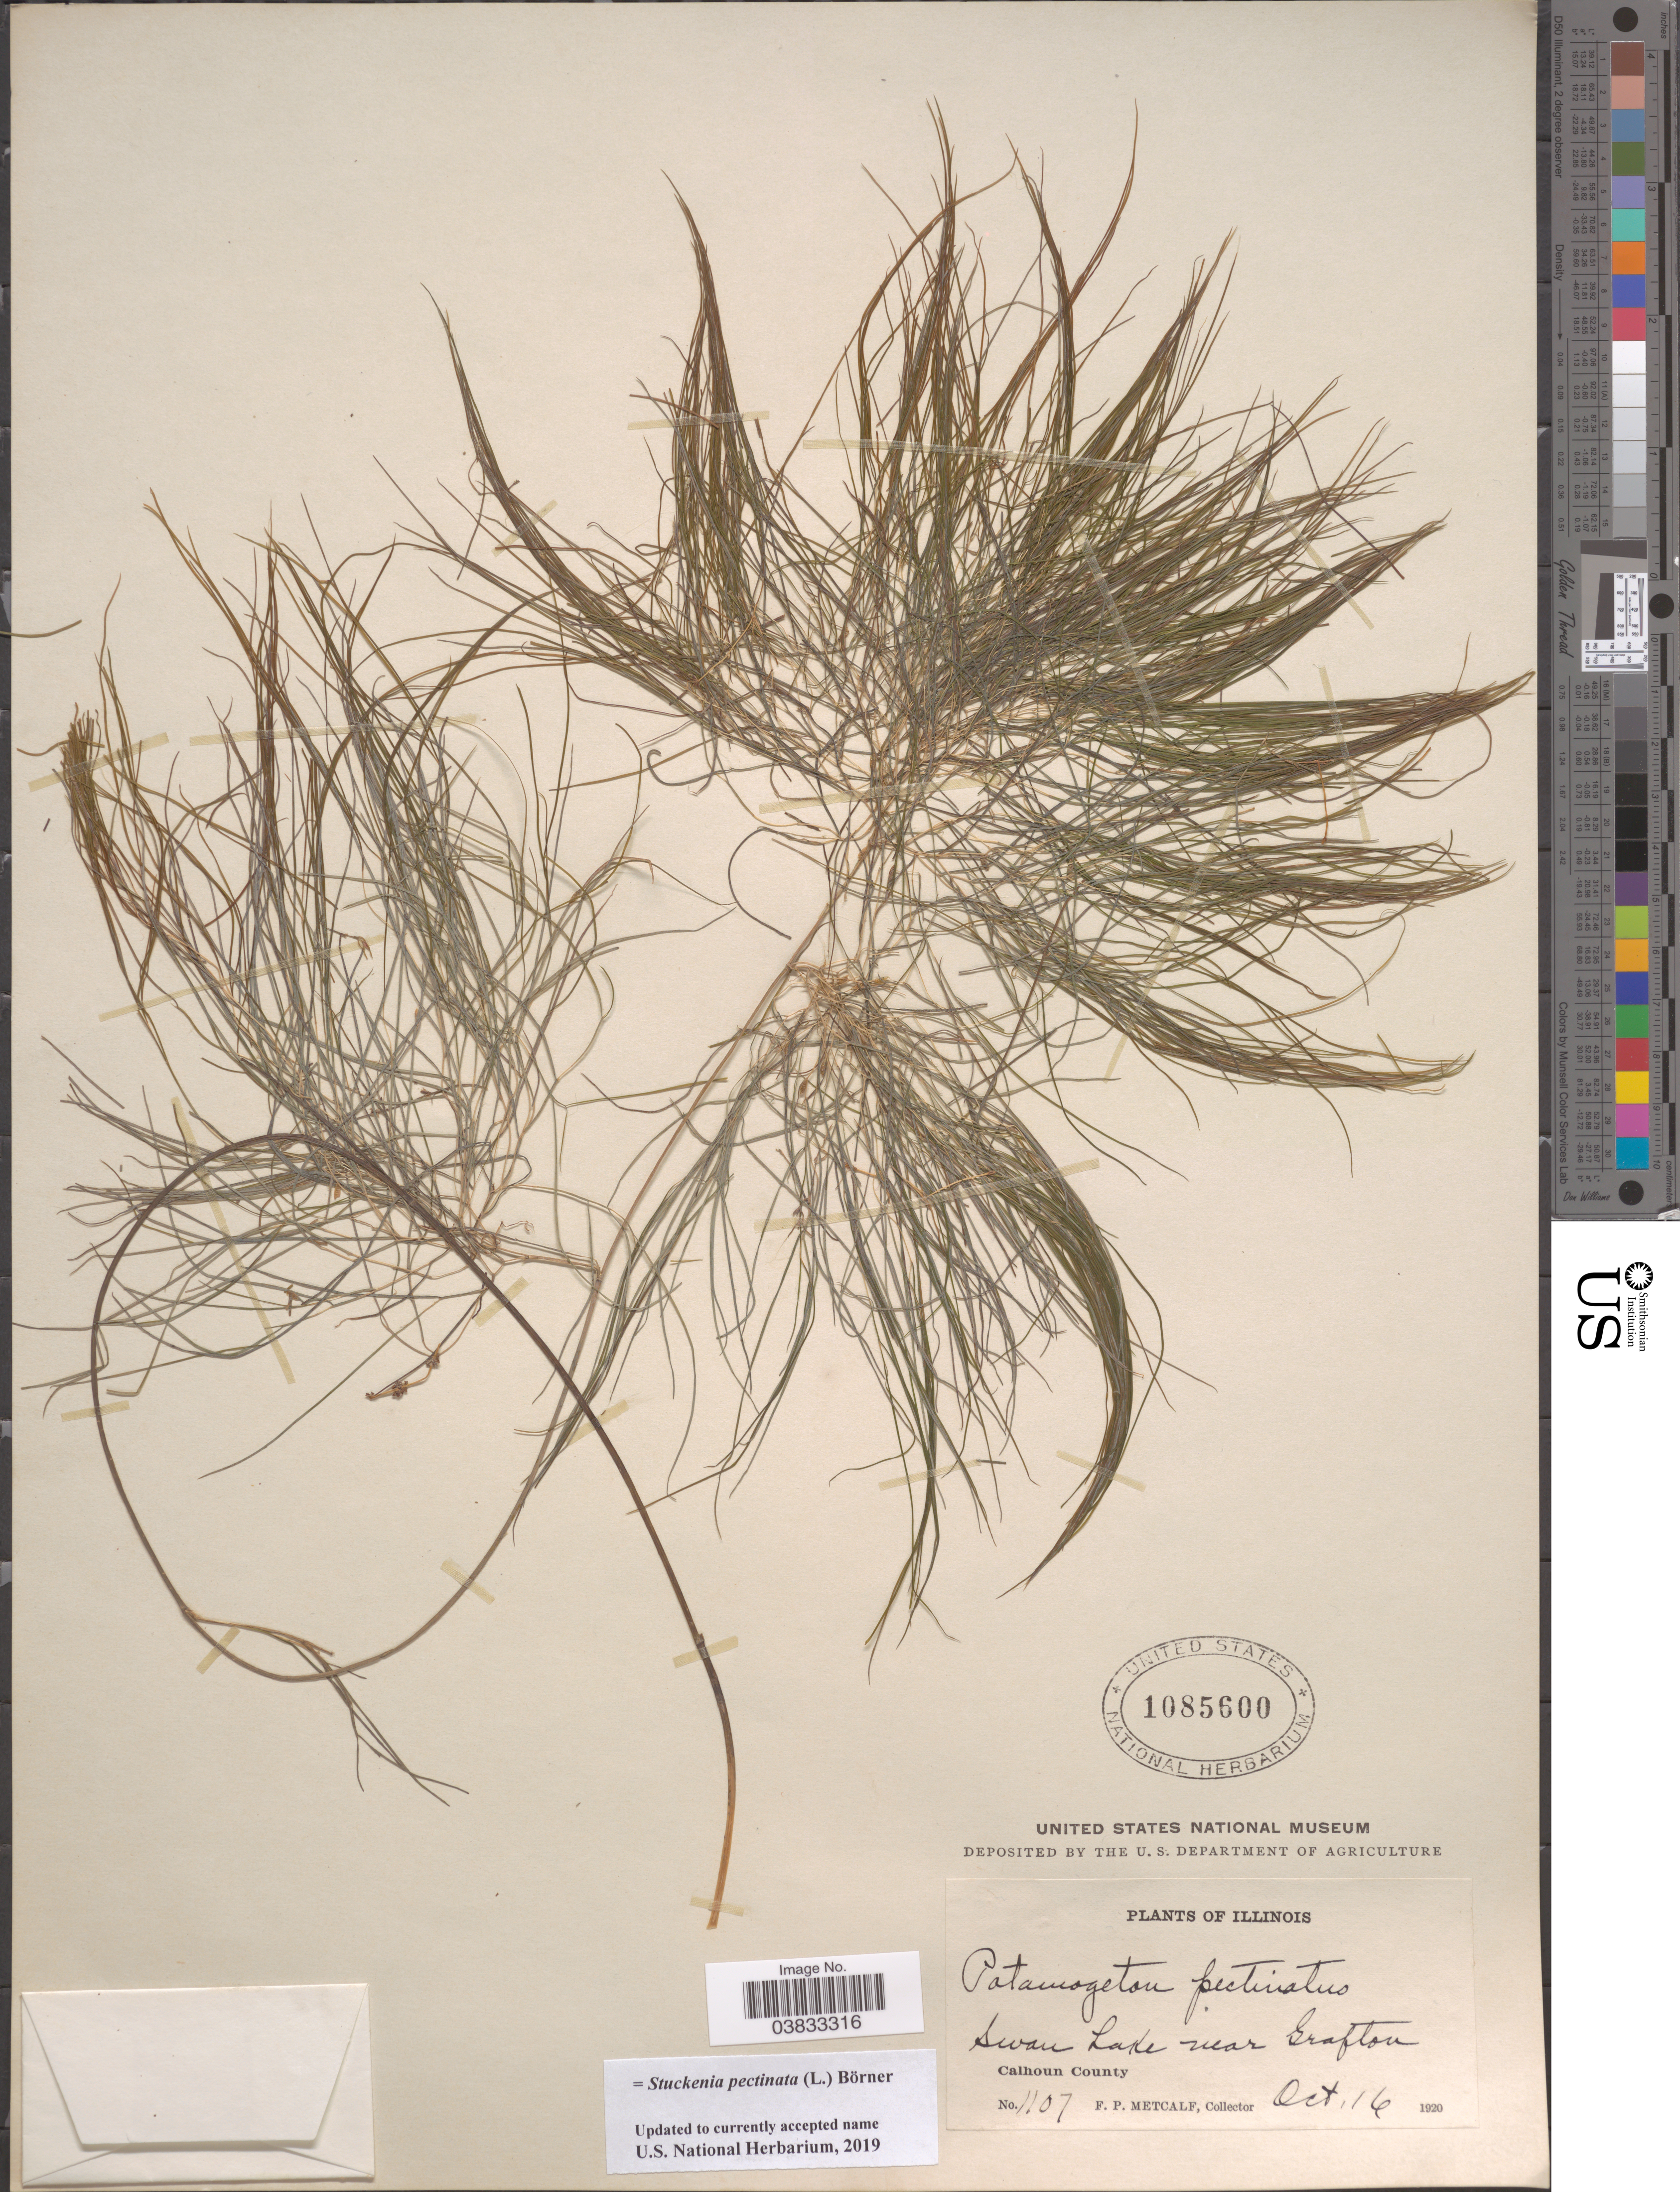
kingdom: Plantae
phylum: Tracheophyta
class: Liliopsida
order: Alismatales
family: Potamogetonaceae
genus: Stuckenia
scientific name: Stuckenia pectinata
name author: (L.) Börner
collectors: F. Metcalf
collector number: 1107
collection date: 1920-10-16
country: United States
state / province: Illinois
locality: Swan Lake near Grafton. Calhoun County.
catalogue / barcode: US 1085600